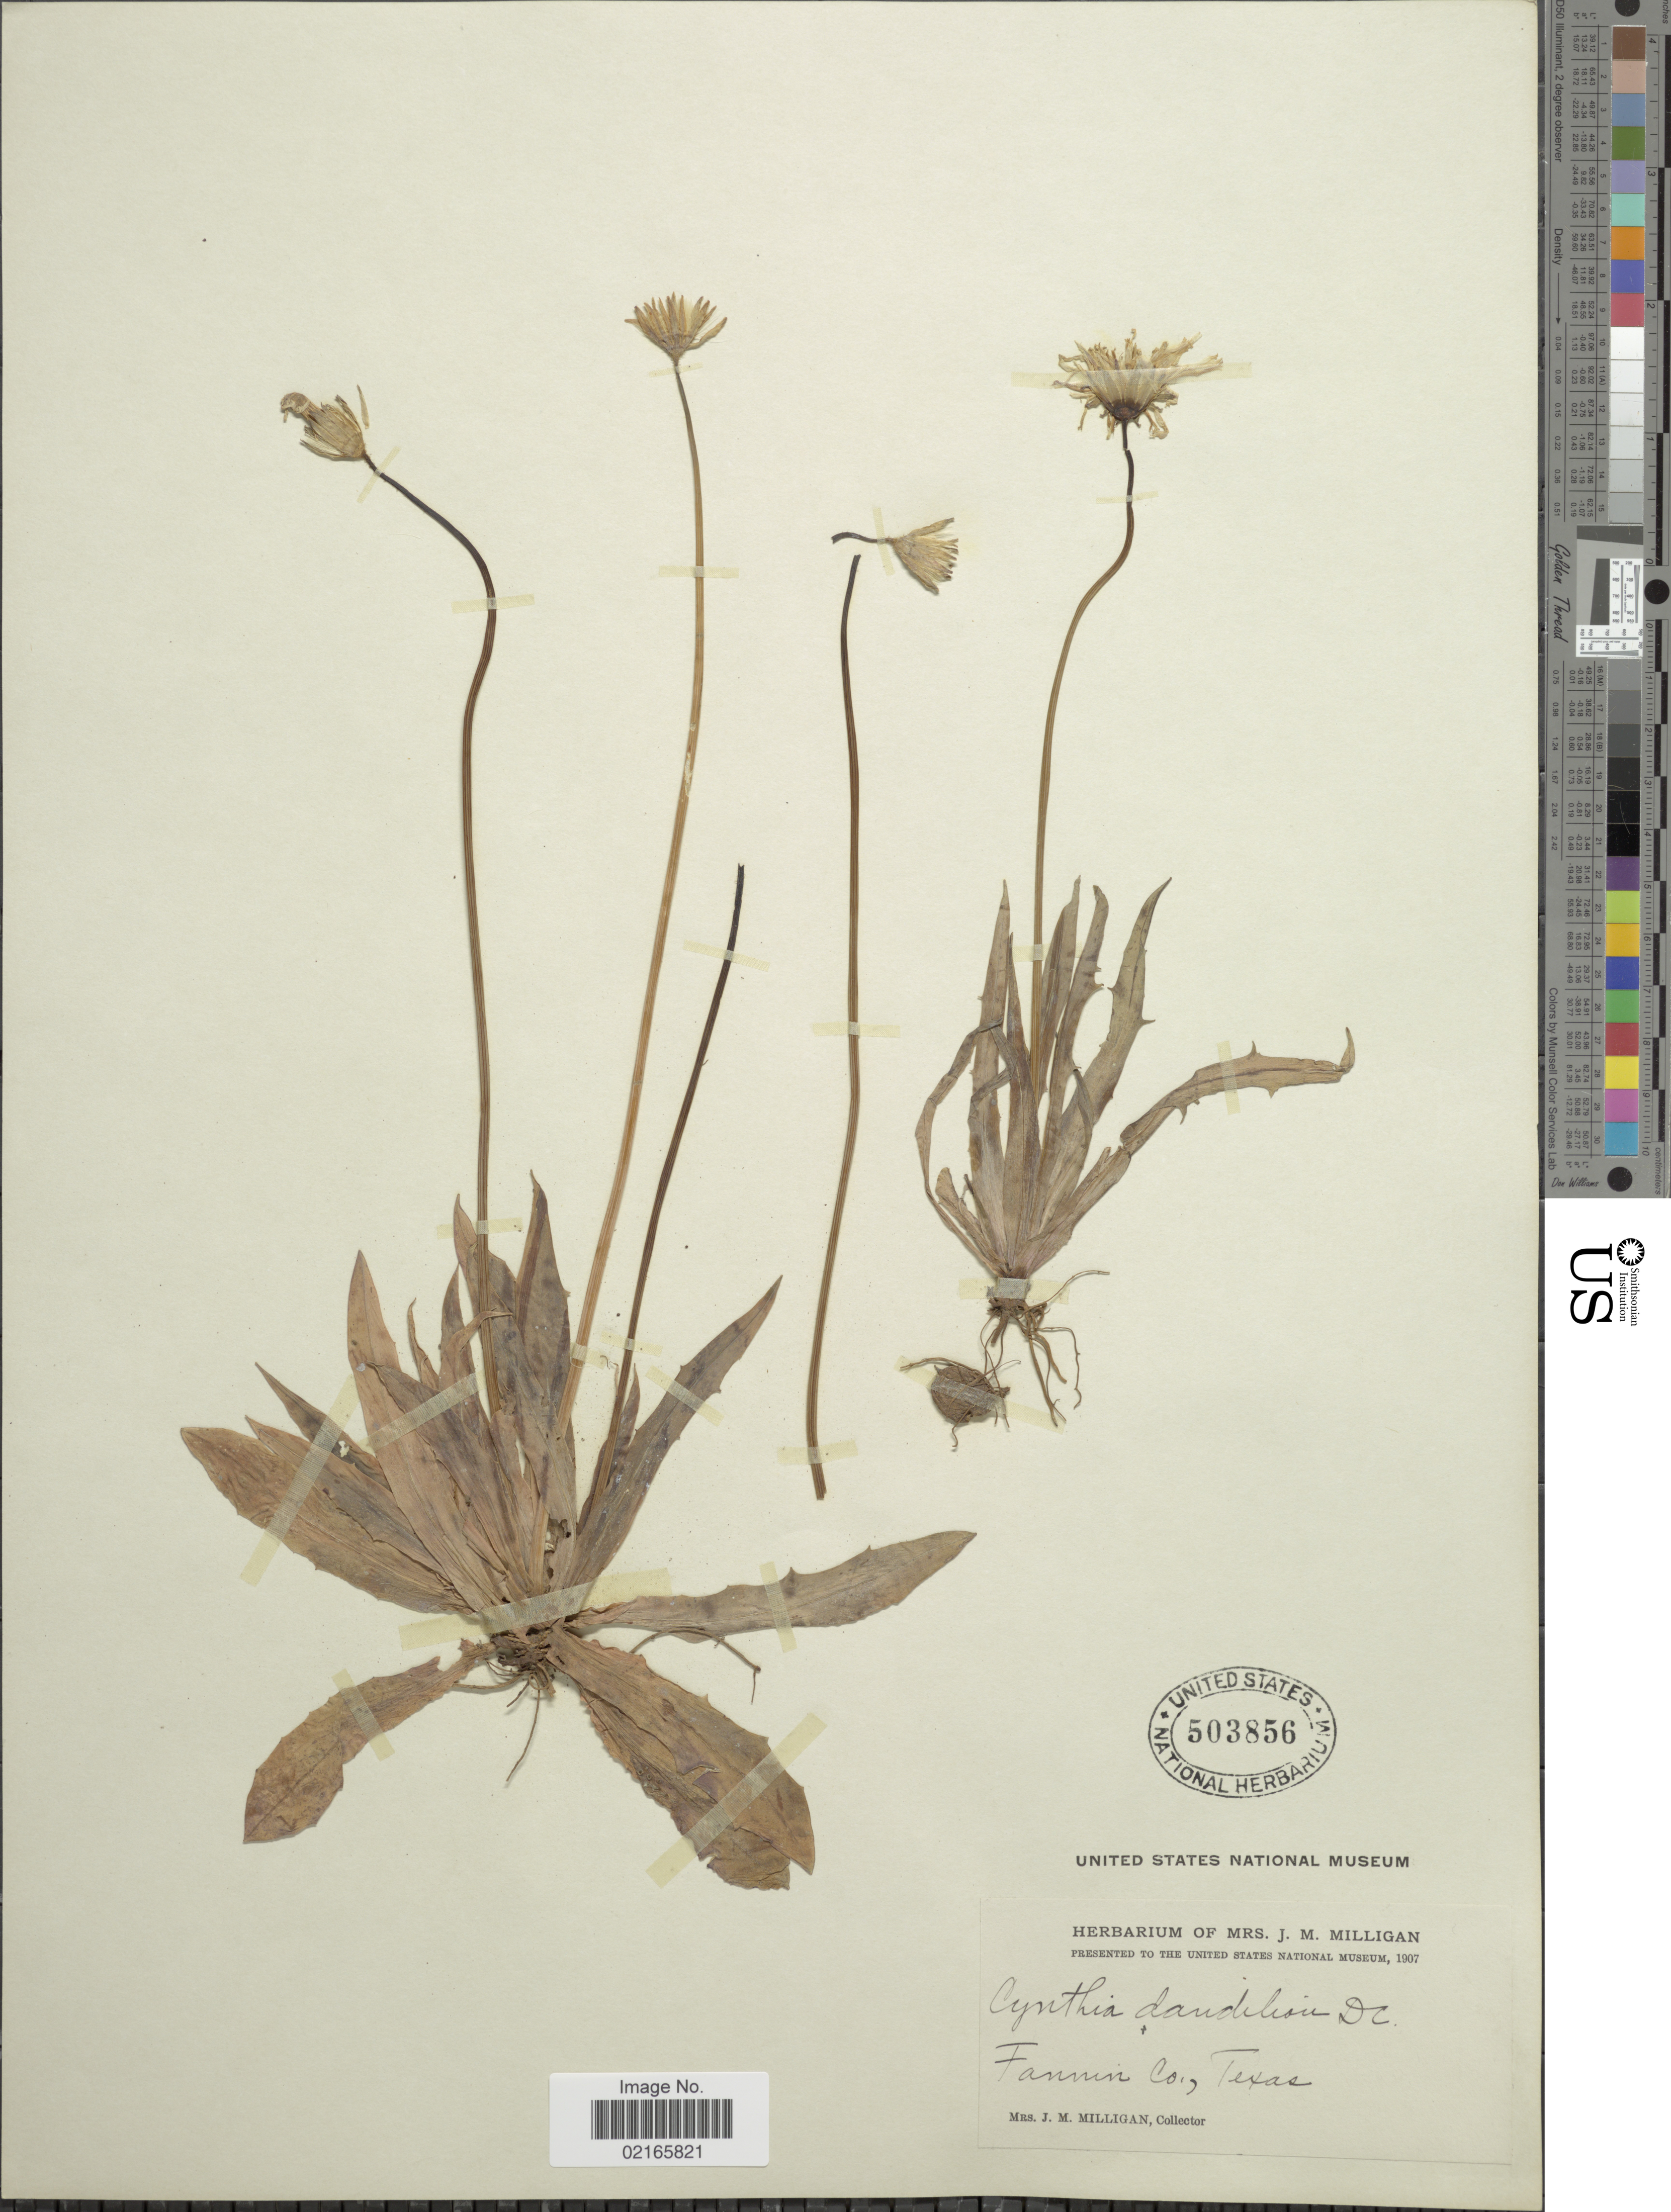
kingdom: Plantae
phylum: Tracheophyta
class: Magnoliopsida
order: Asterales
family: Asteraceae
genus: Krigia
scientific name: Krigia dandelion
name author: (L.) Nutt.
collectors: J. Milligan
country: United States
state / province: Texas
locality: Fannin Co.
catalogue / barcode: US 503856